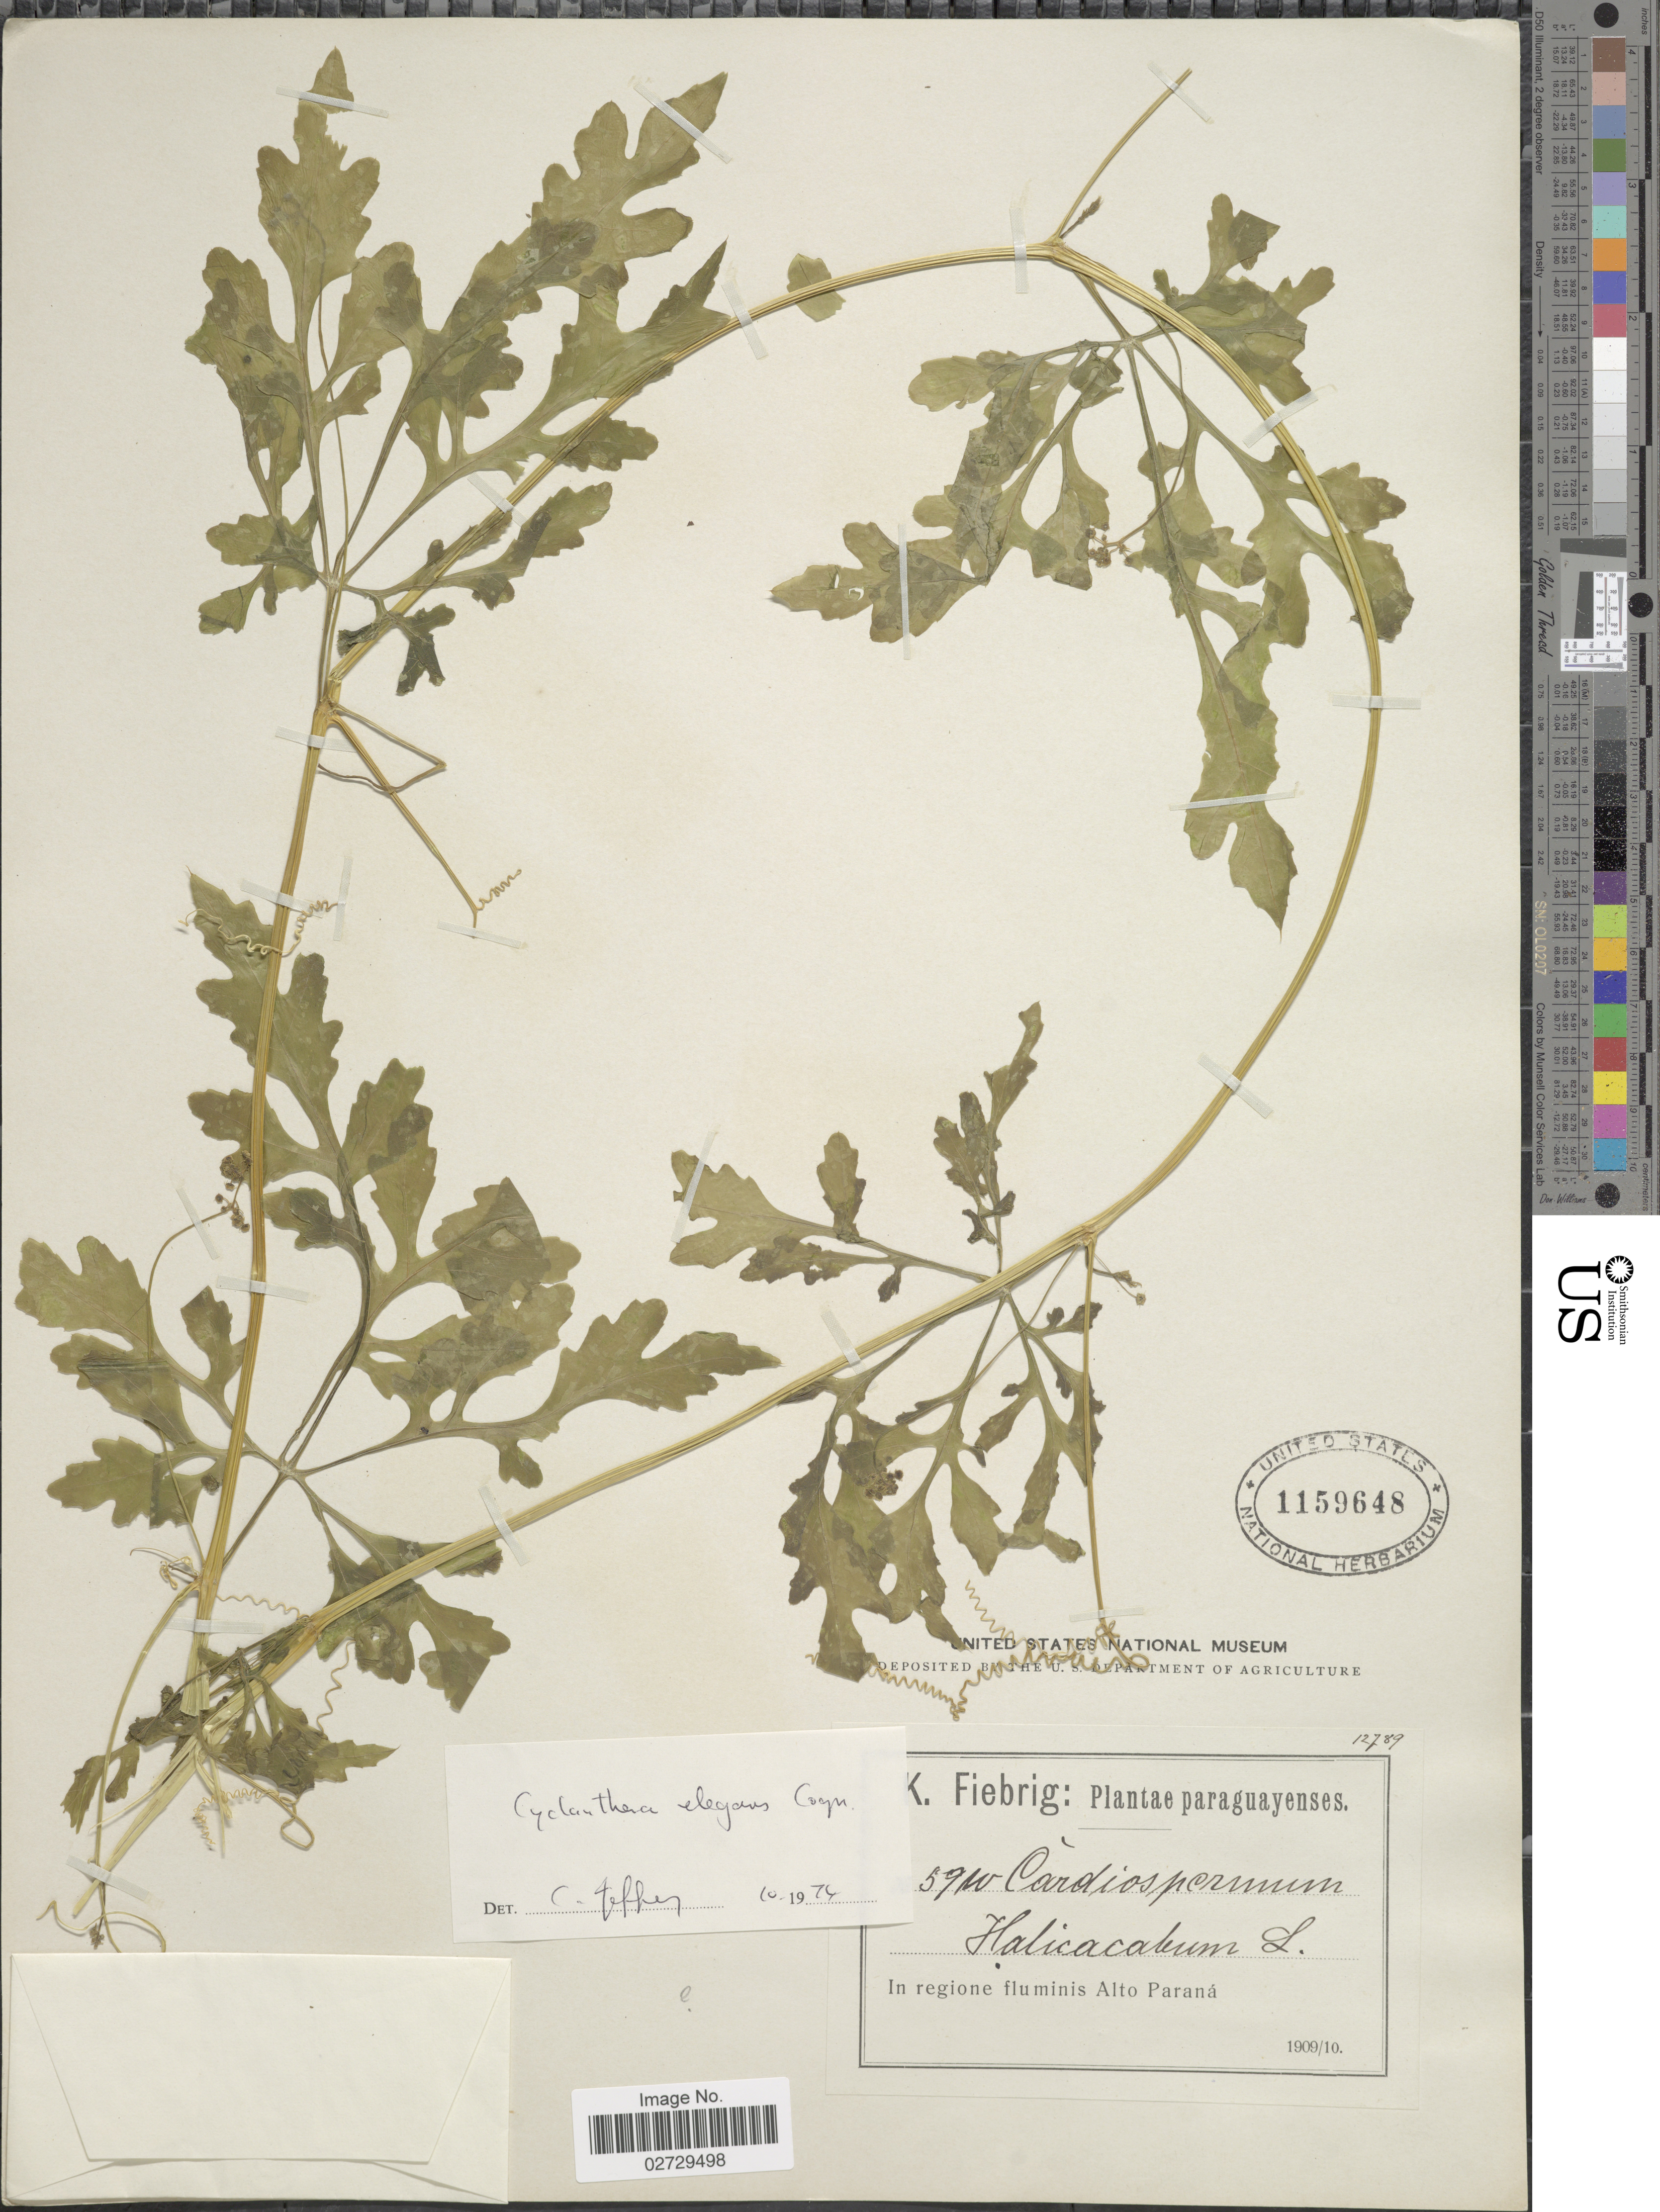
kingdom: Plantae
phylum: Tracheophyta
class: Magnoliopsida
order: Cucurbitales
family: Cucurbitaceae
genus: Cyclanthera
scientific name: Cyclanthera elegans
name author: Cogn.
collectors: K. Fiebrig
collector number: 5910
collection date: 1909/1910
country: Paraguay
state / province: Alto Parana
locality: In regione fluminis Alto Paraná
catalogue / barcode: US 1159648